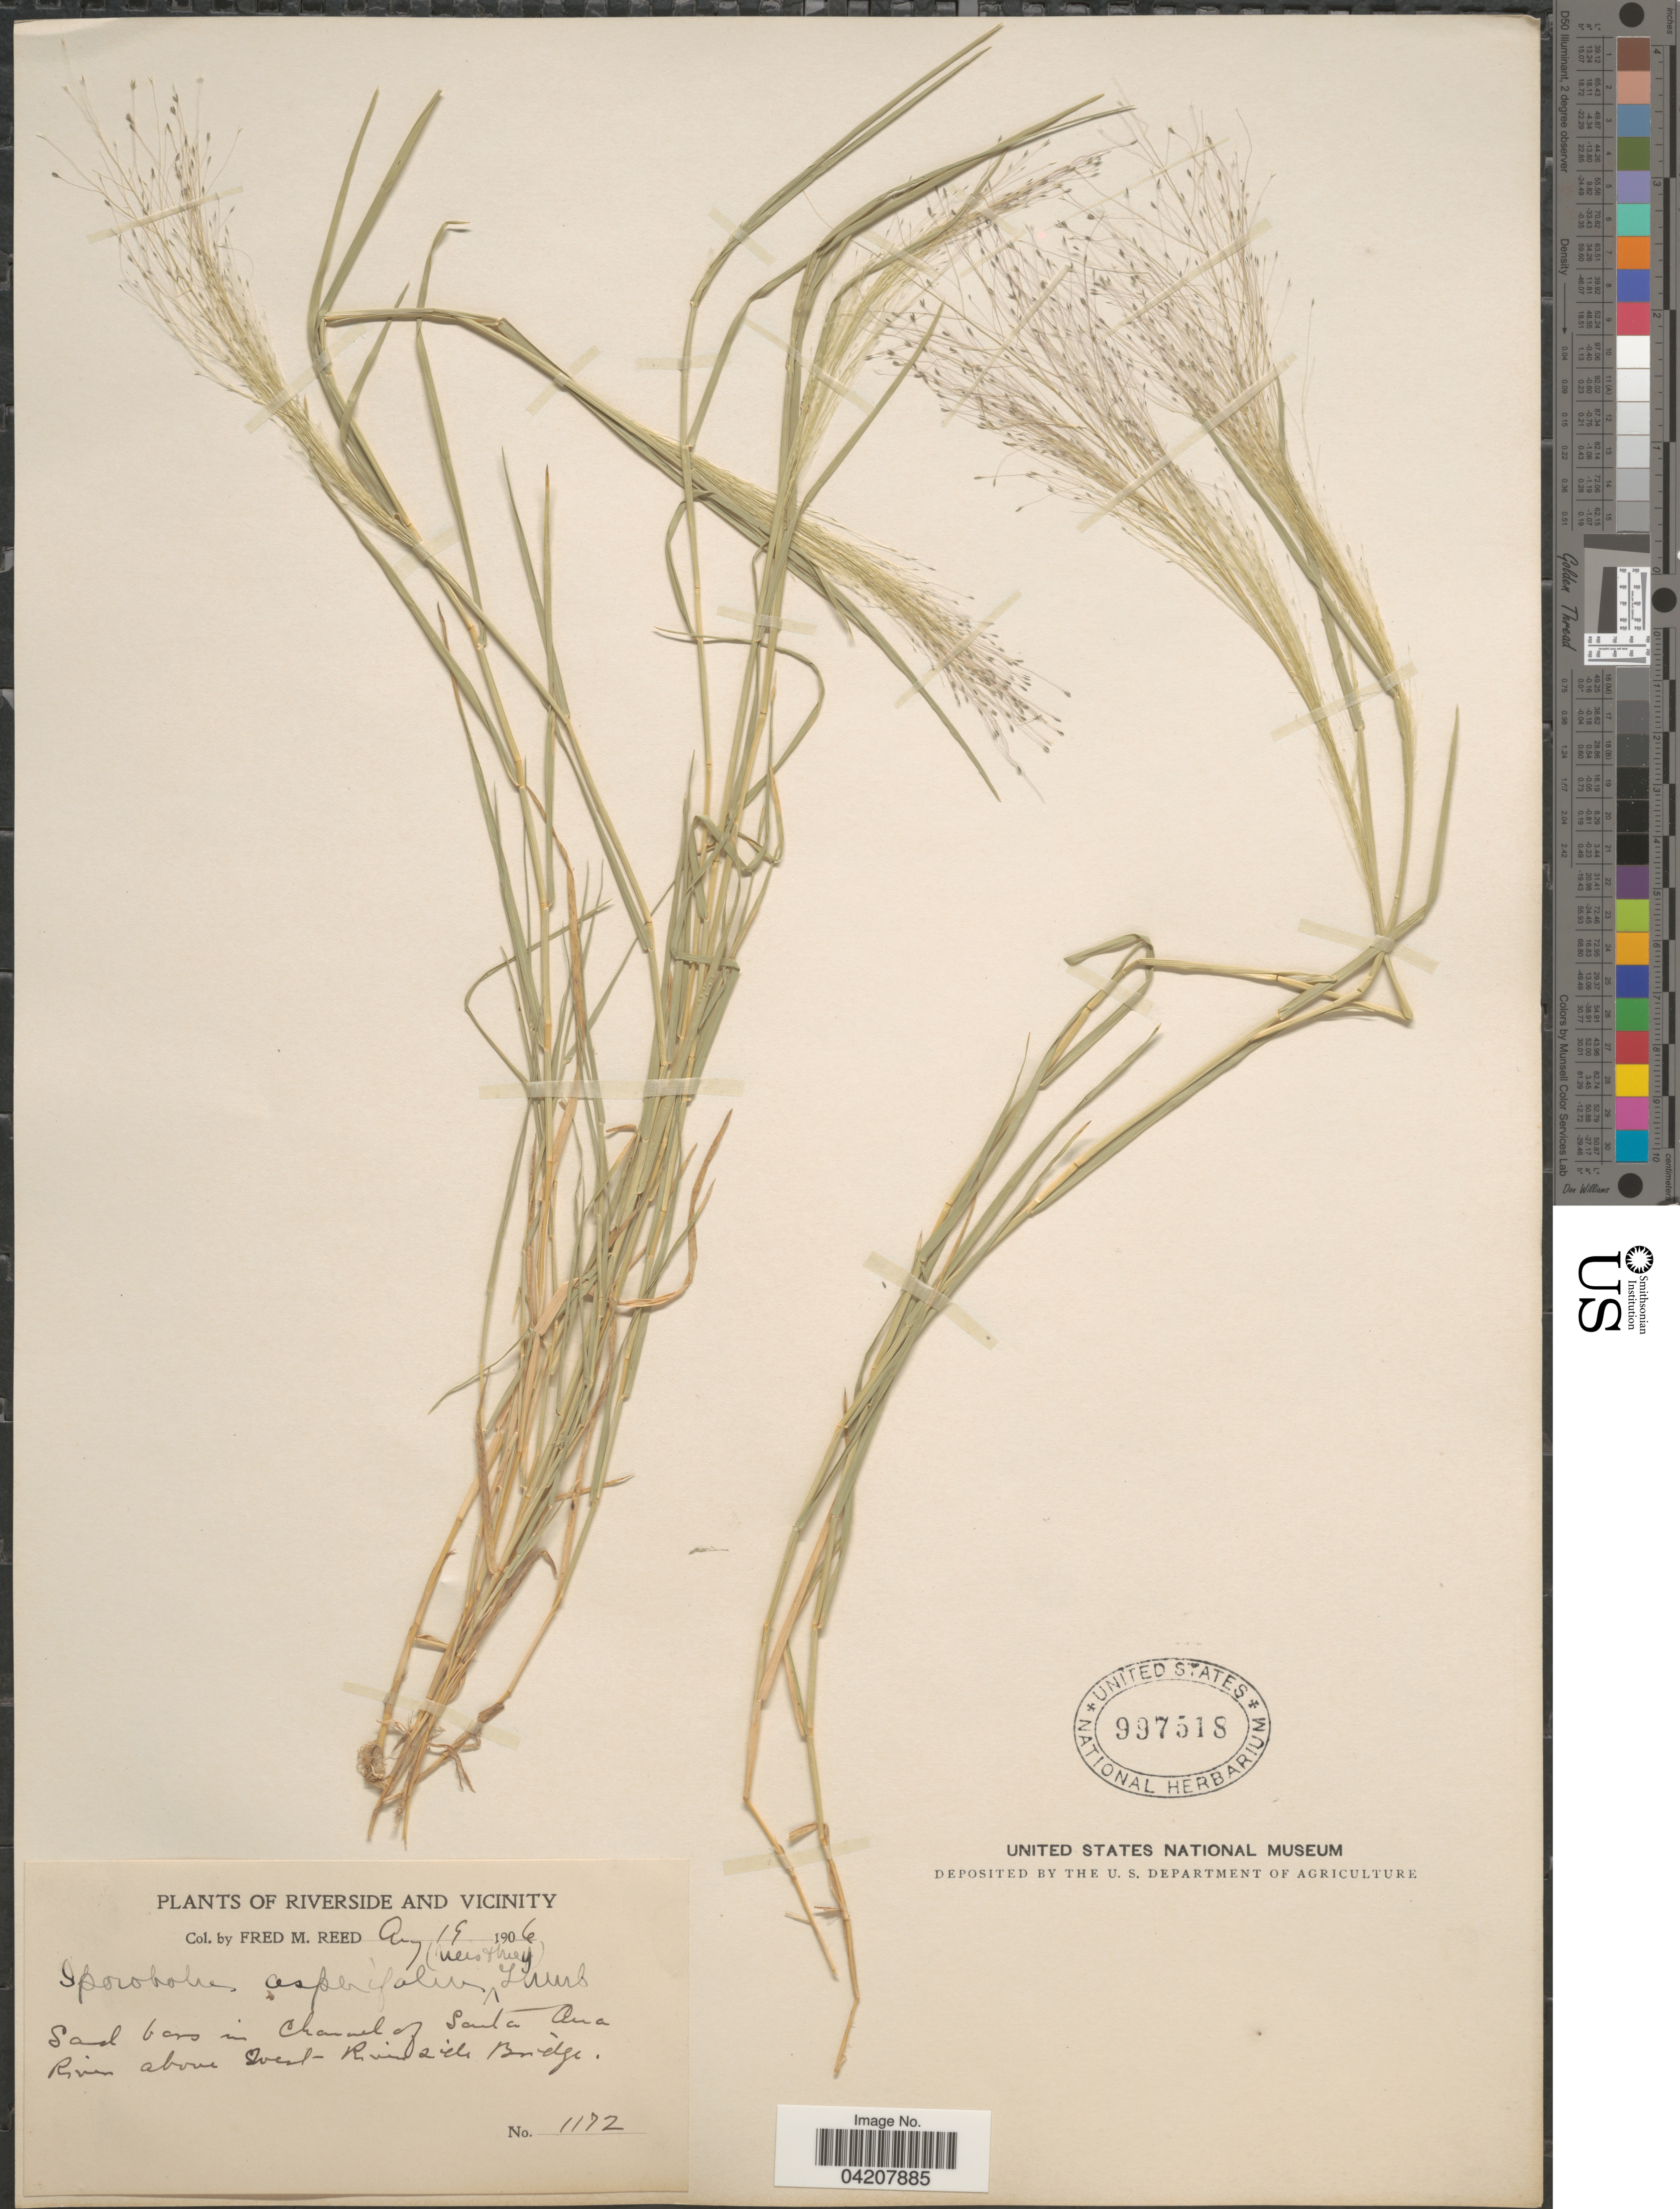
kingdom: Plantae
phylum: Tracheophyta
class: Liliopsida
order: Poales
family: Poaceae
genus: Muhlenbergia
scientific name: Muhlenbergia asperifolia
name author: (Nees & Meyen ex Trin.) Parodi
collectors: F. Reed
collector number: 1172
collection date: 1906-08-19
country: United States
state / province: California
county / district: Riverside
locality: Riverside and Vicinity. In Channel of Santa Ana River above West-Riverside Bridge.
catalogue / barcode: US 997518